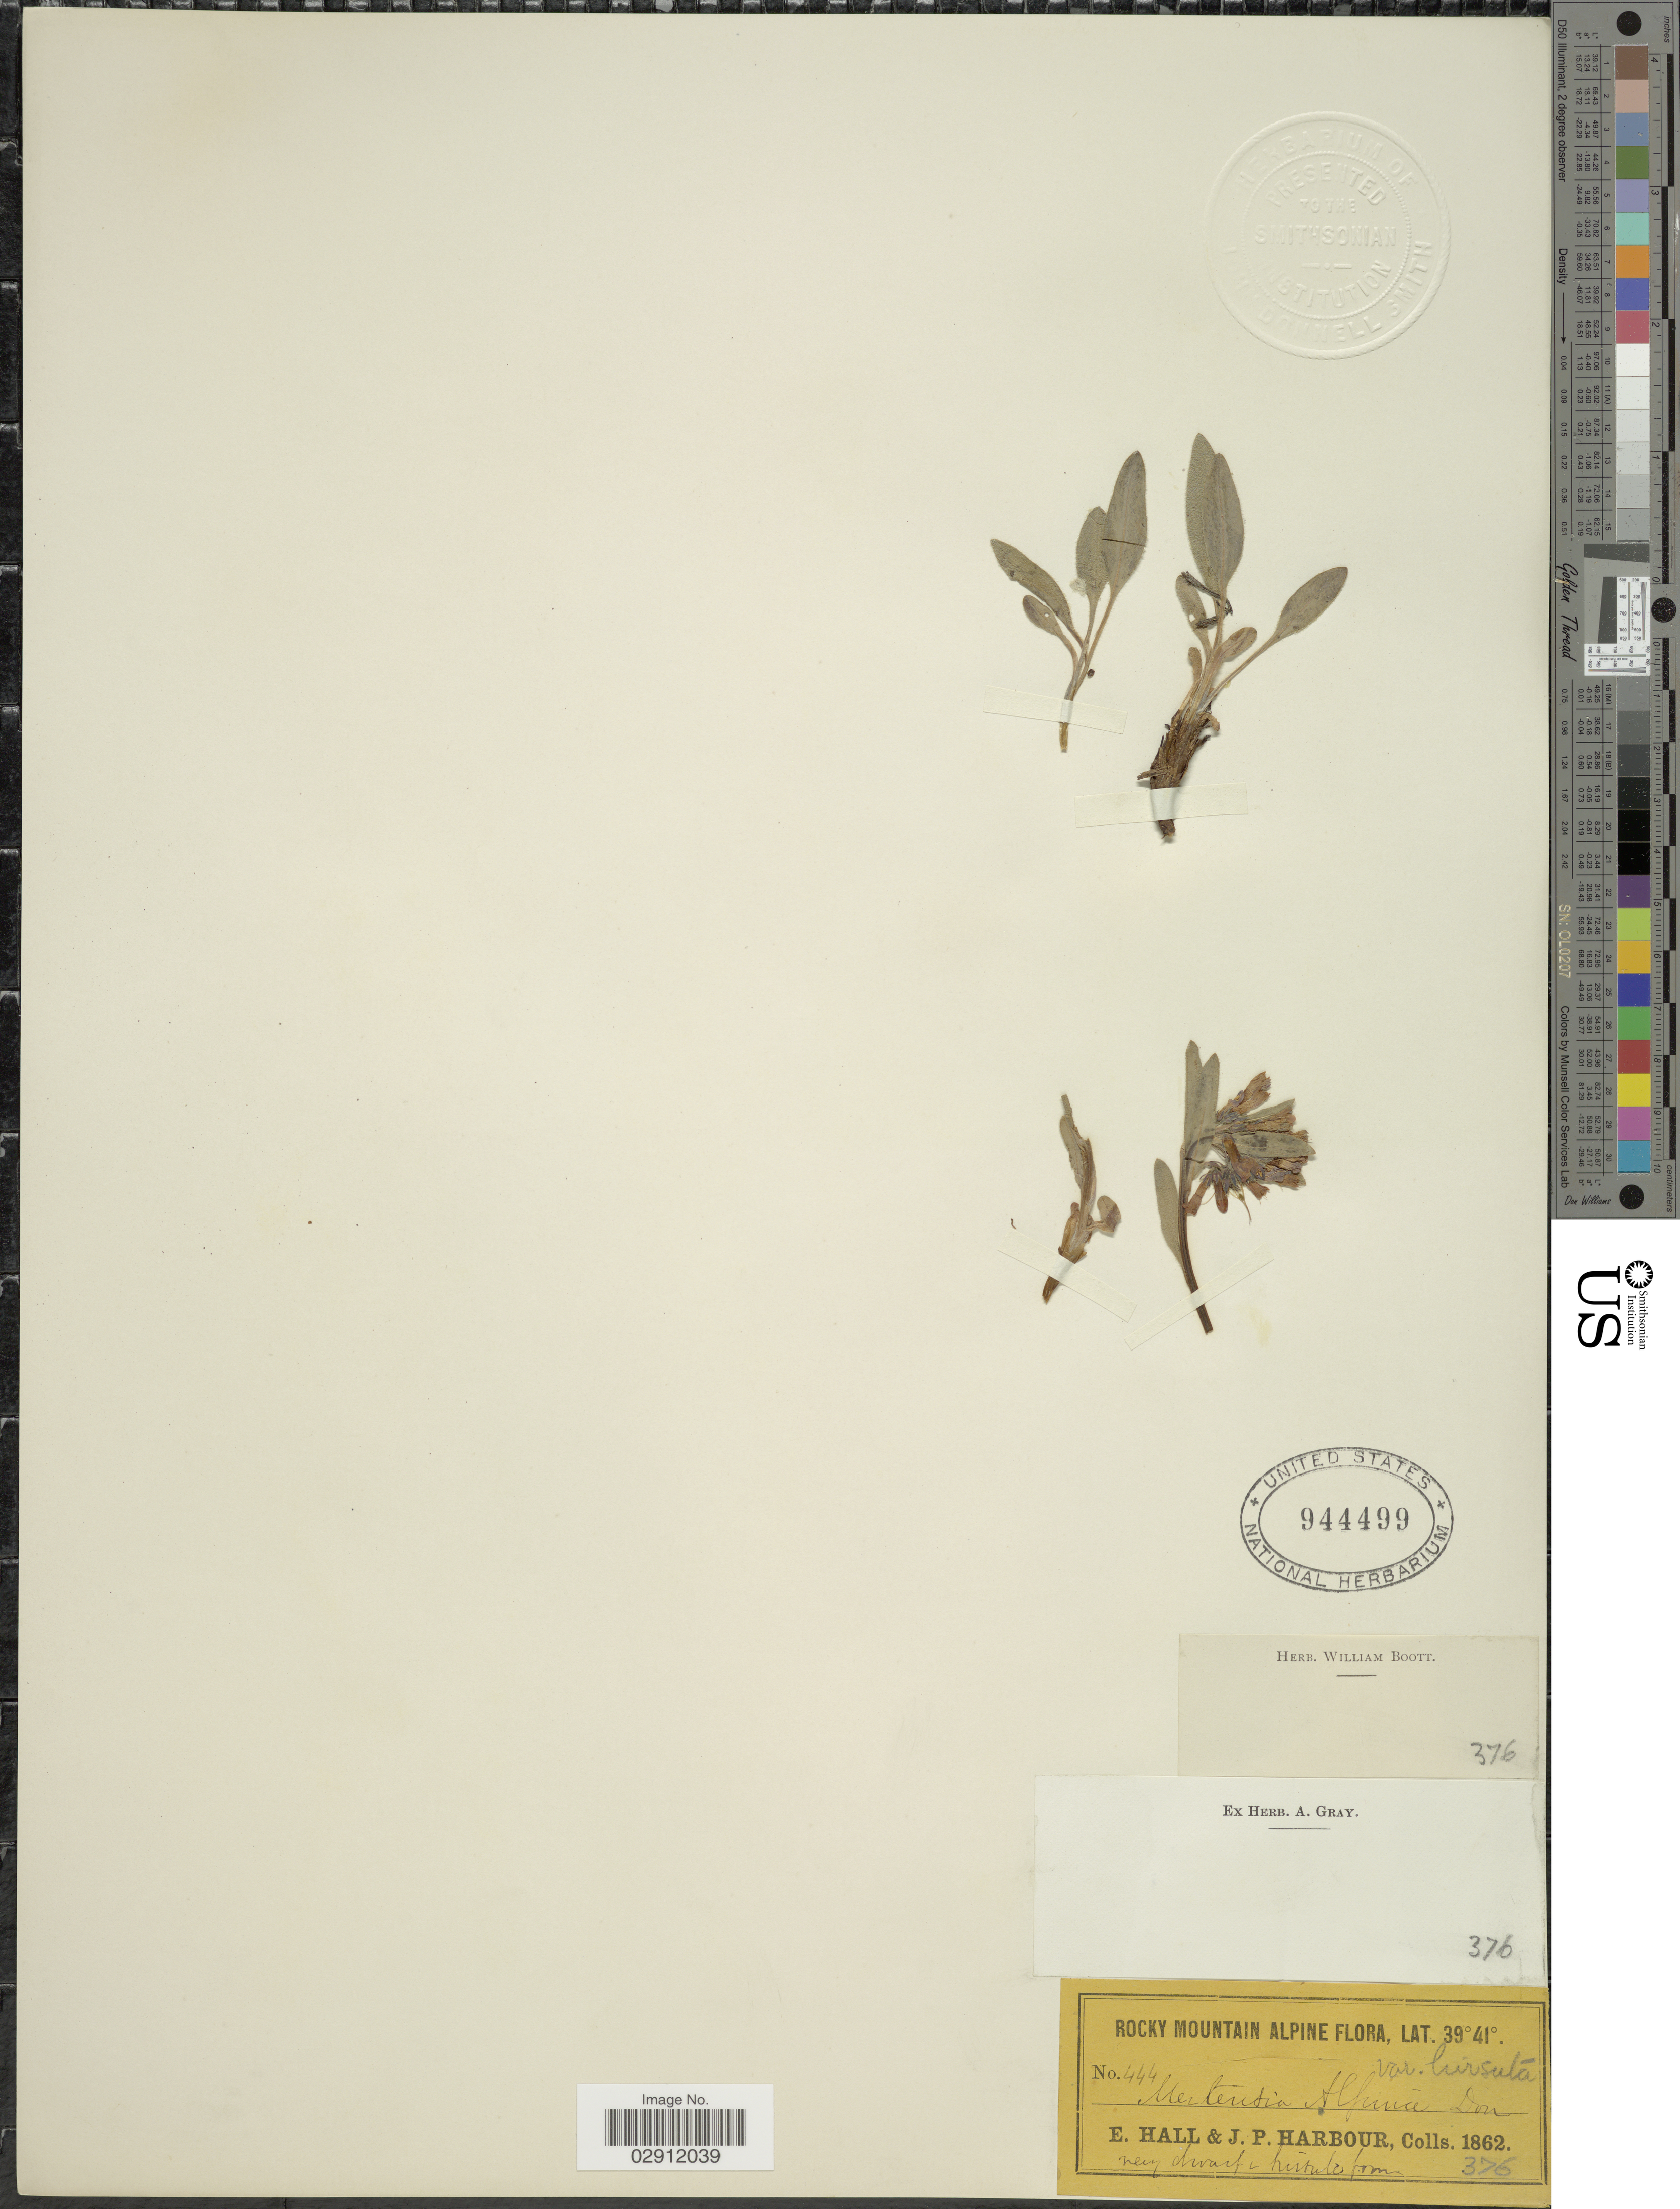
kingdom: Plantae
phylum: Tracheophyta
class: Magnoliopsida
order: Boraginales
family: Boraginaceae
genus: Mertensia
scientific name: Mertensia alpina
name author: (Torr.) G. Don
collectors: E. Hall & J. Harbour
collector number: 444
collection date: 1862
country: United States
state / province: Colorado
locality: Rocky Mtns. Alpine.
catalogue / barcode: US 944499